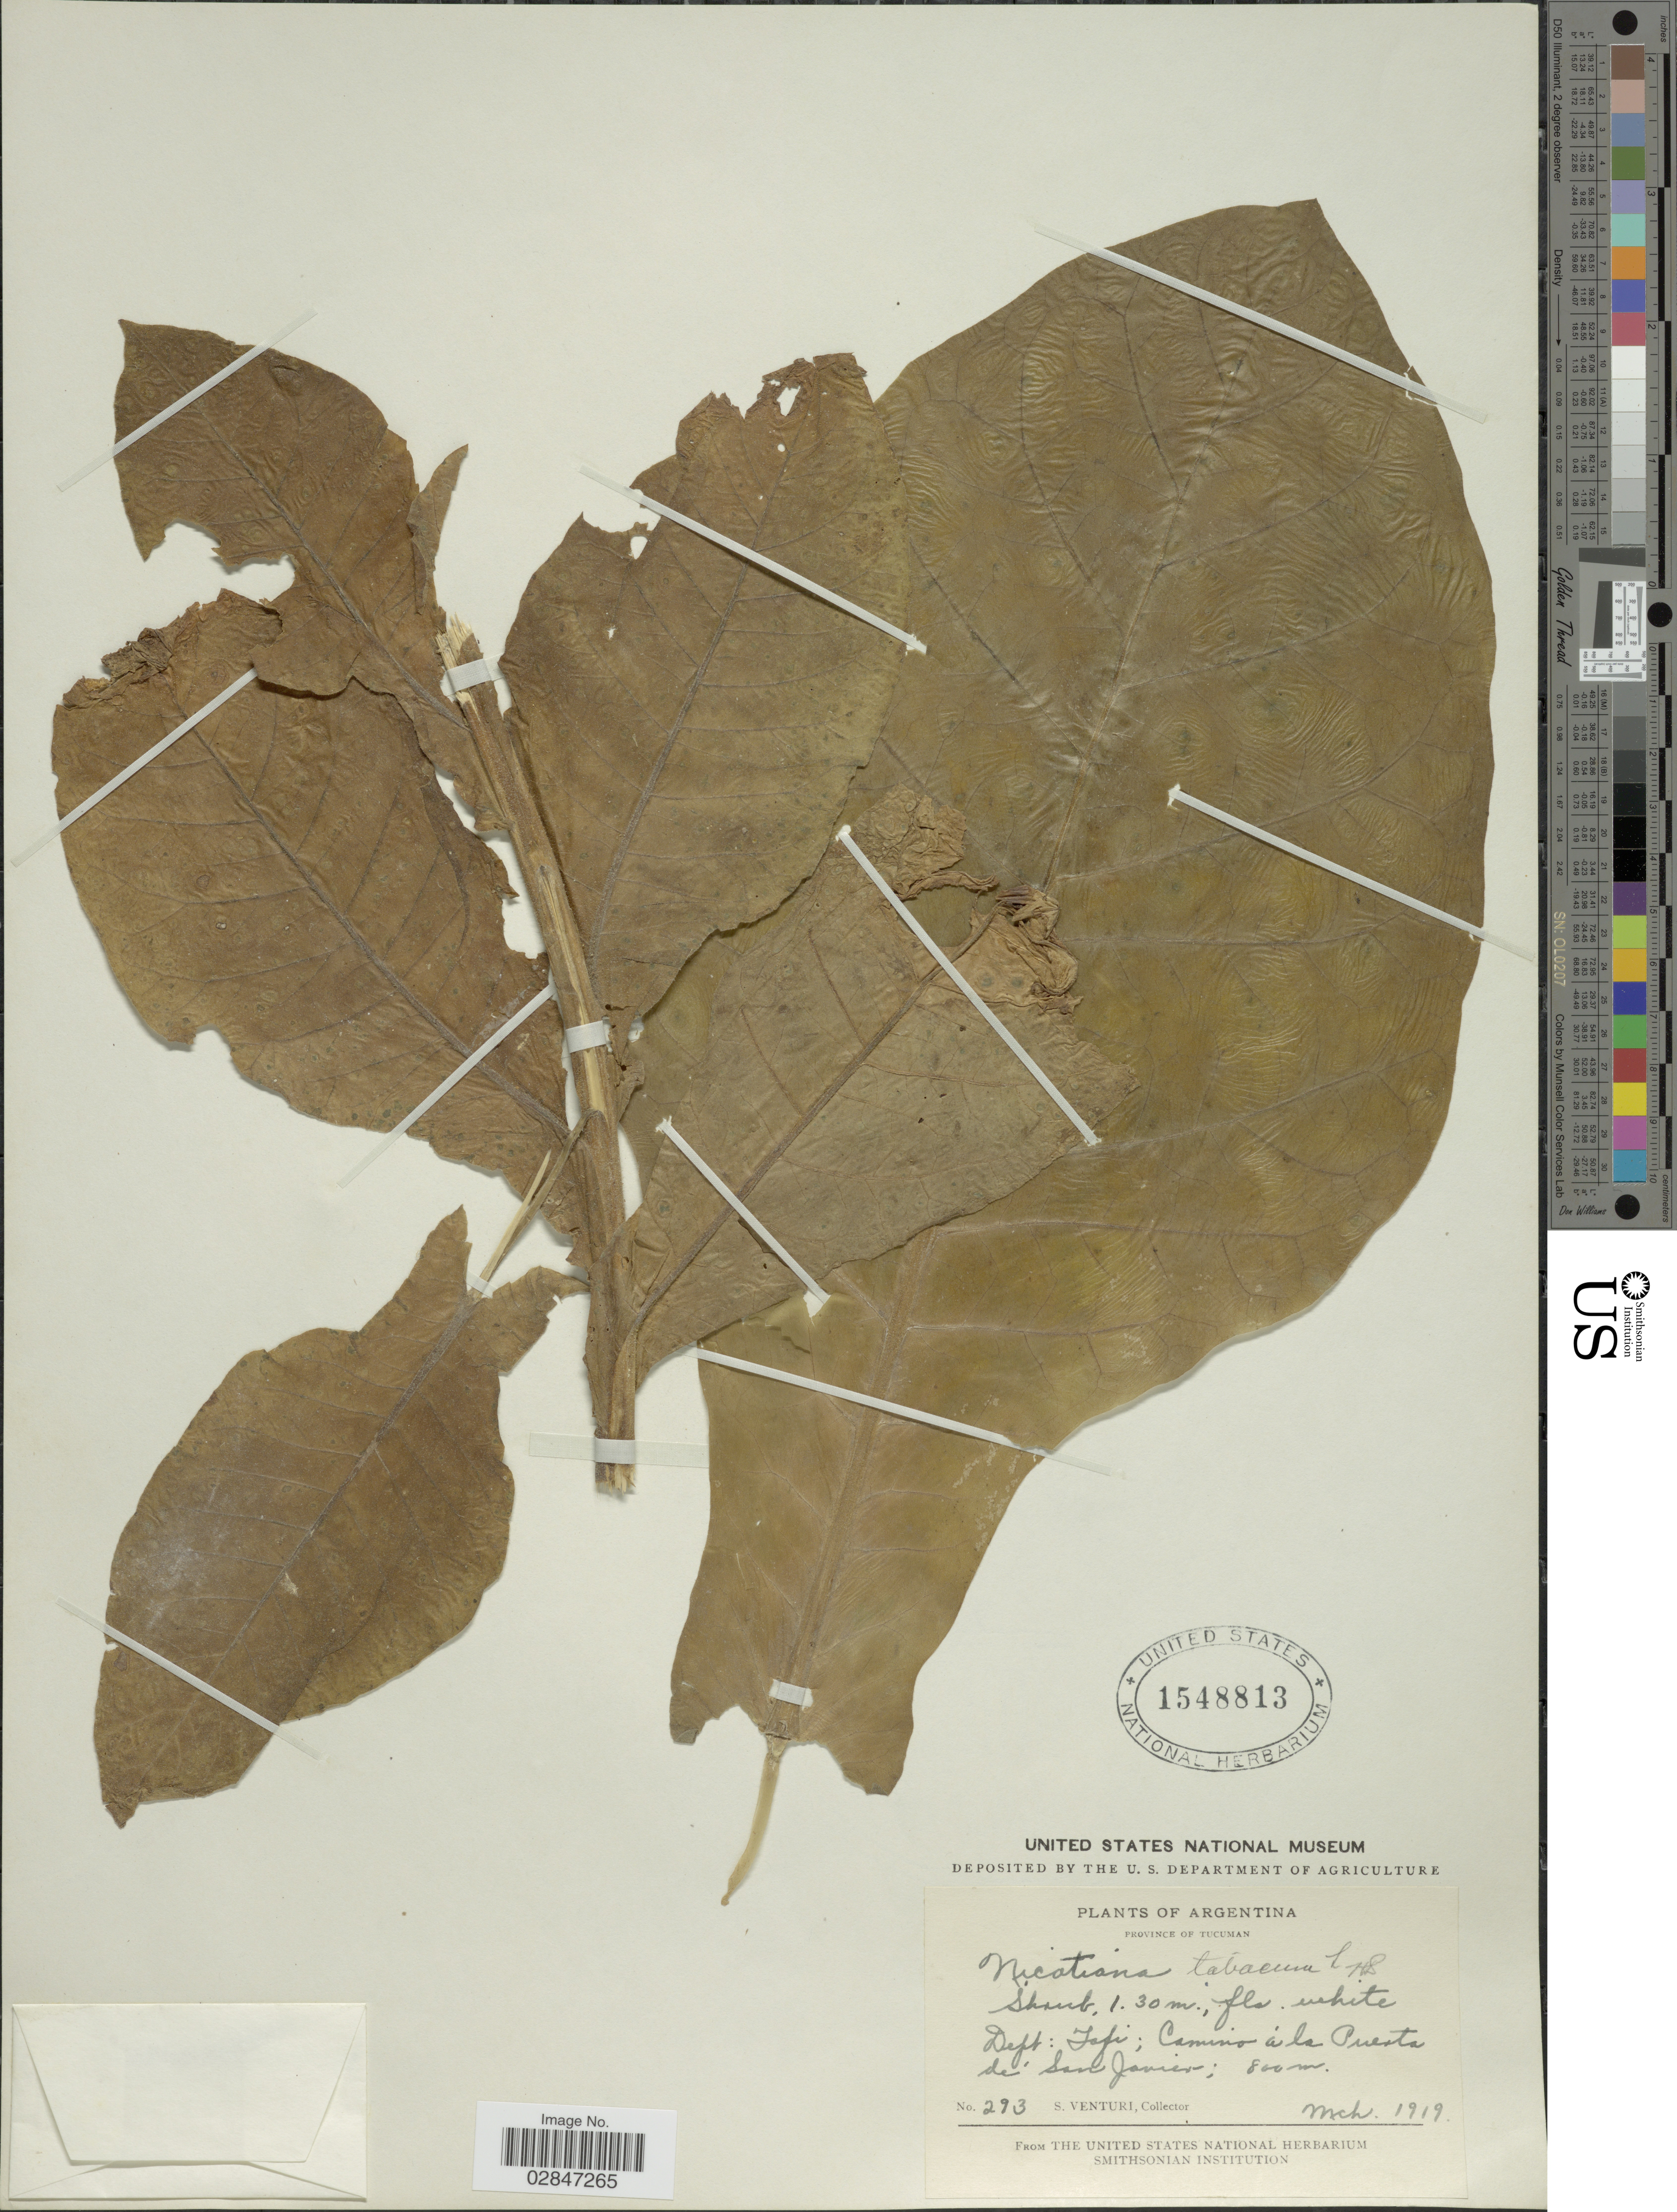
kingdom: Plantae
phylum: Tracheophyta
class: Magnoliopsida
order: Solanales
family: Solanaceae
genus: Nicotiana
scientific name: Nicotiana sylvestris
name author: Speg.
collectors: S. Venturi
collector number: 293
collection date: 1919-03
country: Argentina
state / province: Tucuman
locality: Province of Tucuman, Dept: Tafi; Camino a la Puerta de San Javier.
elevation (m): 800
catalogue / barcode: US 1548813